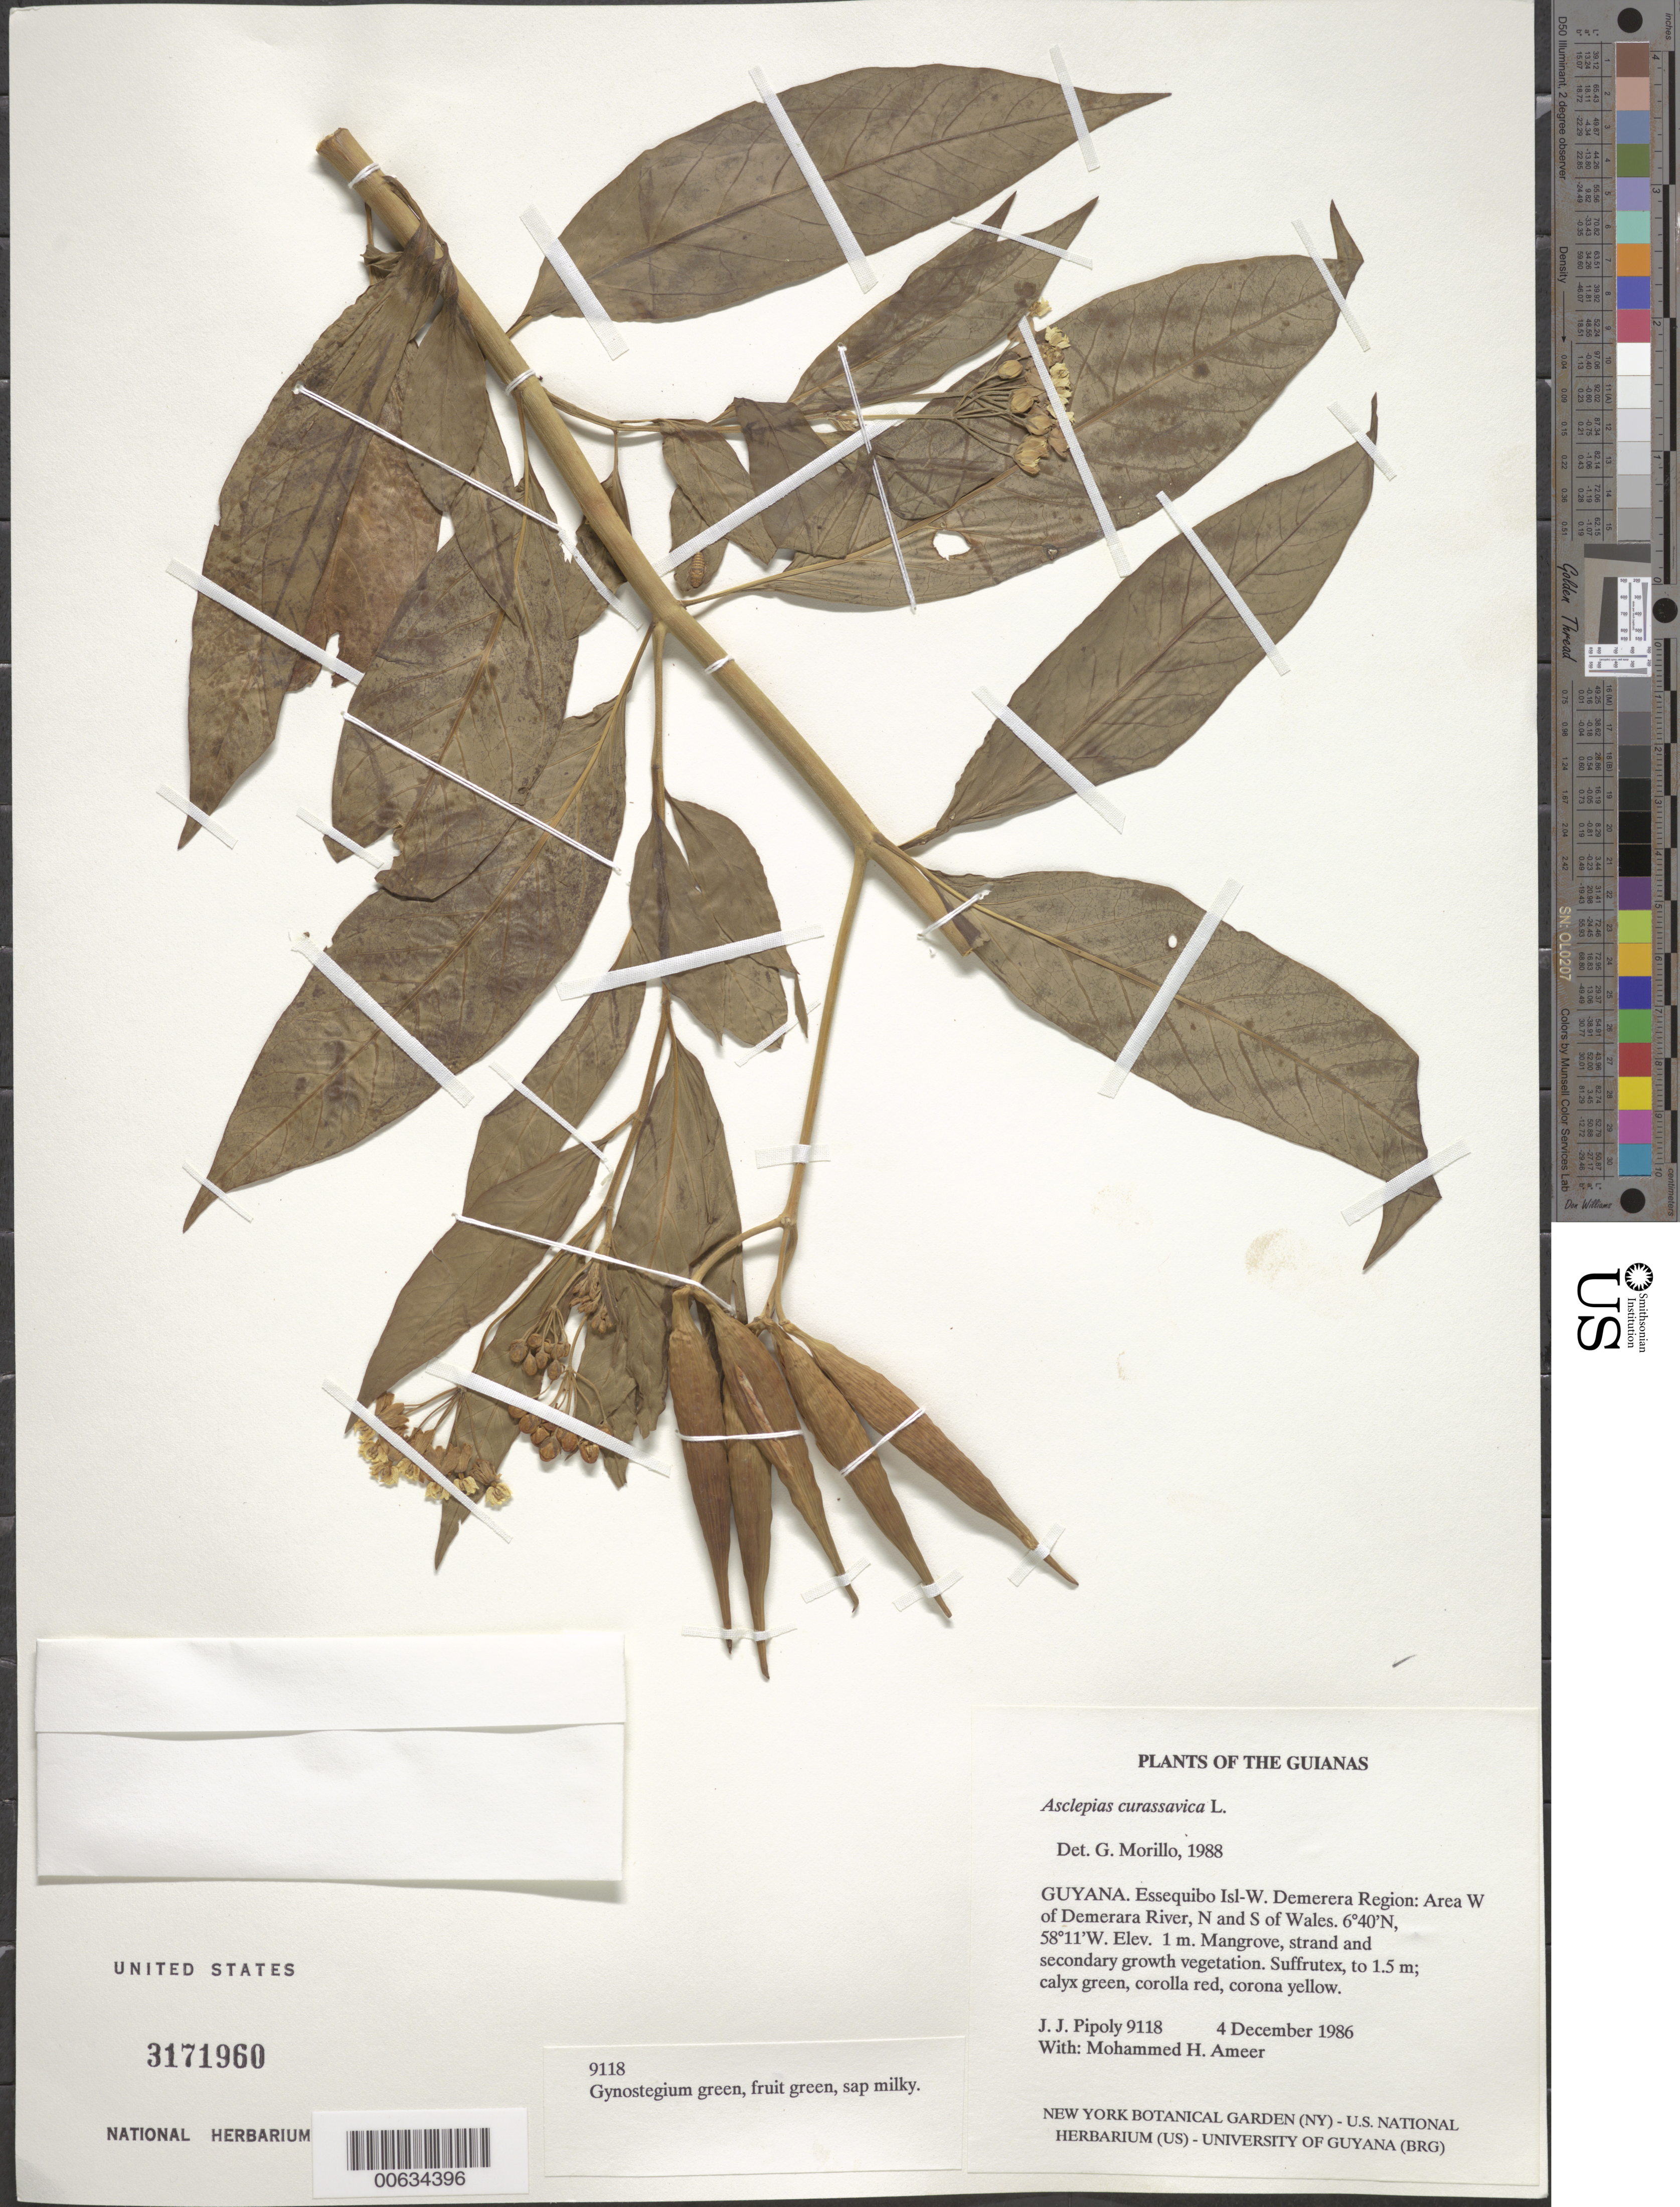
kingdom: Plantae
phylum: Tracheophyta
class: Magnoliopsida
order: Gentianales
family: Apocynaceae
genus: Asclepias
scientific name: Asclepias curassavica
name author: L.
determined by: Morillo, G. N.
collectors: J. J. Pipoly & M. Ameer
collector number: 9118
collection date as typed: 4 December 1986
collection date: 1986-12-04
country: Guyana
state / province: Essequibo Isl-W. Demerara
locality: Area W of Demerara River, N and S of Wales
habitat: Mangrove, strand and secondary growth vegetation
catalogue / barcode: US 3171960